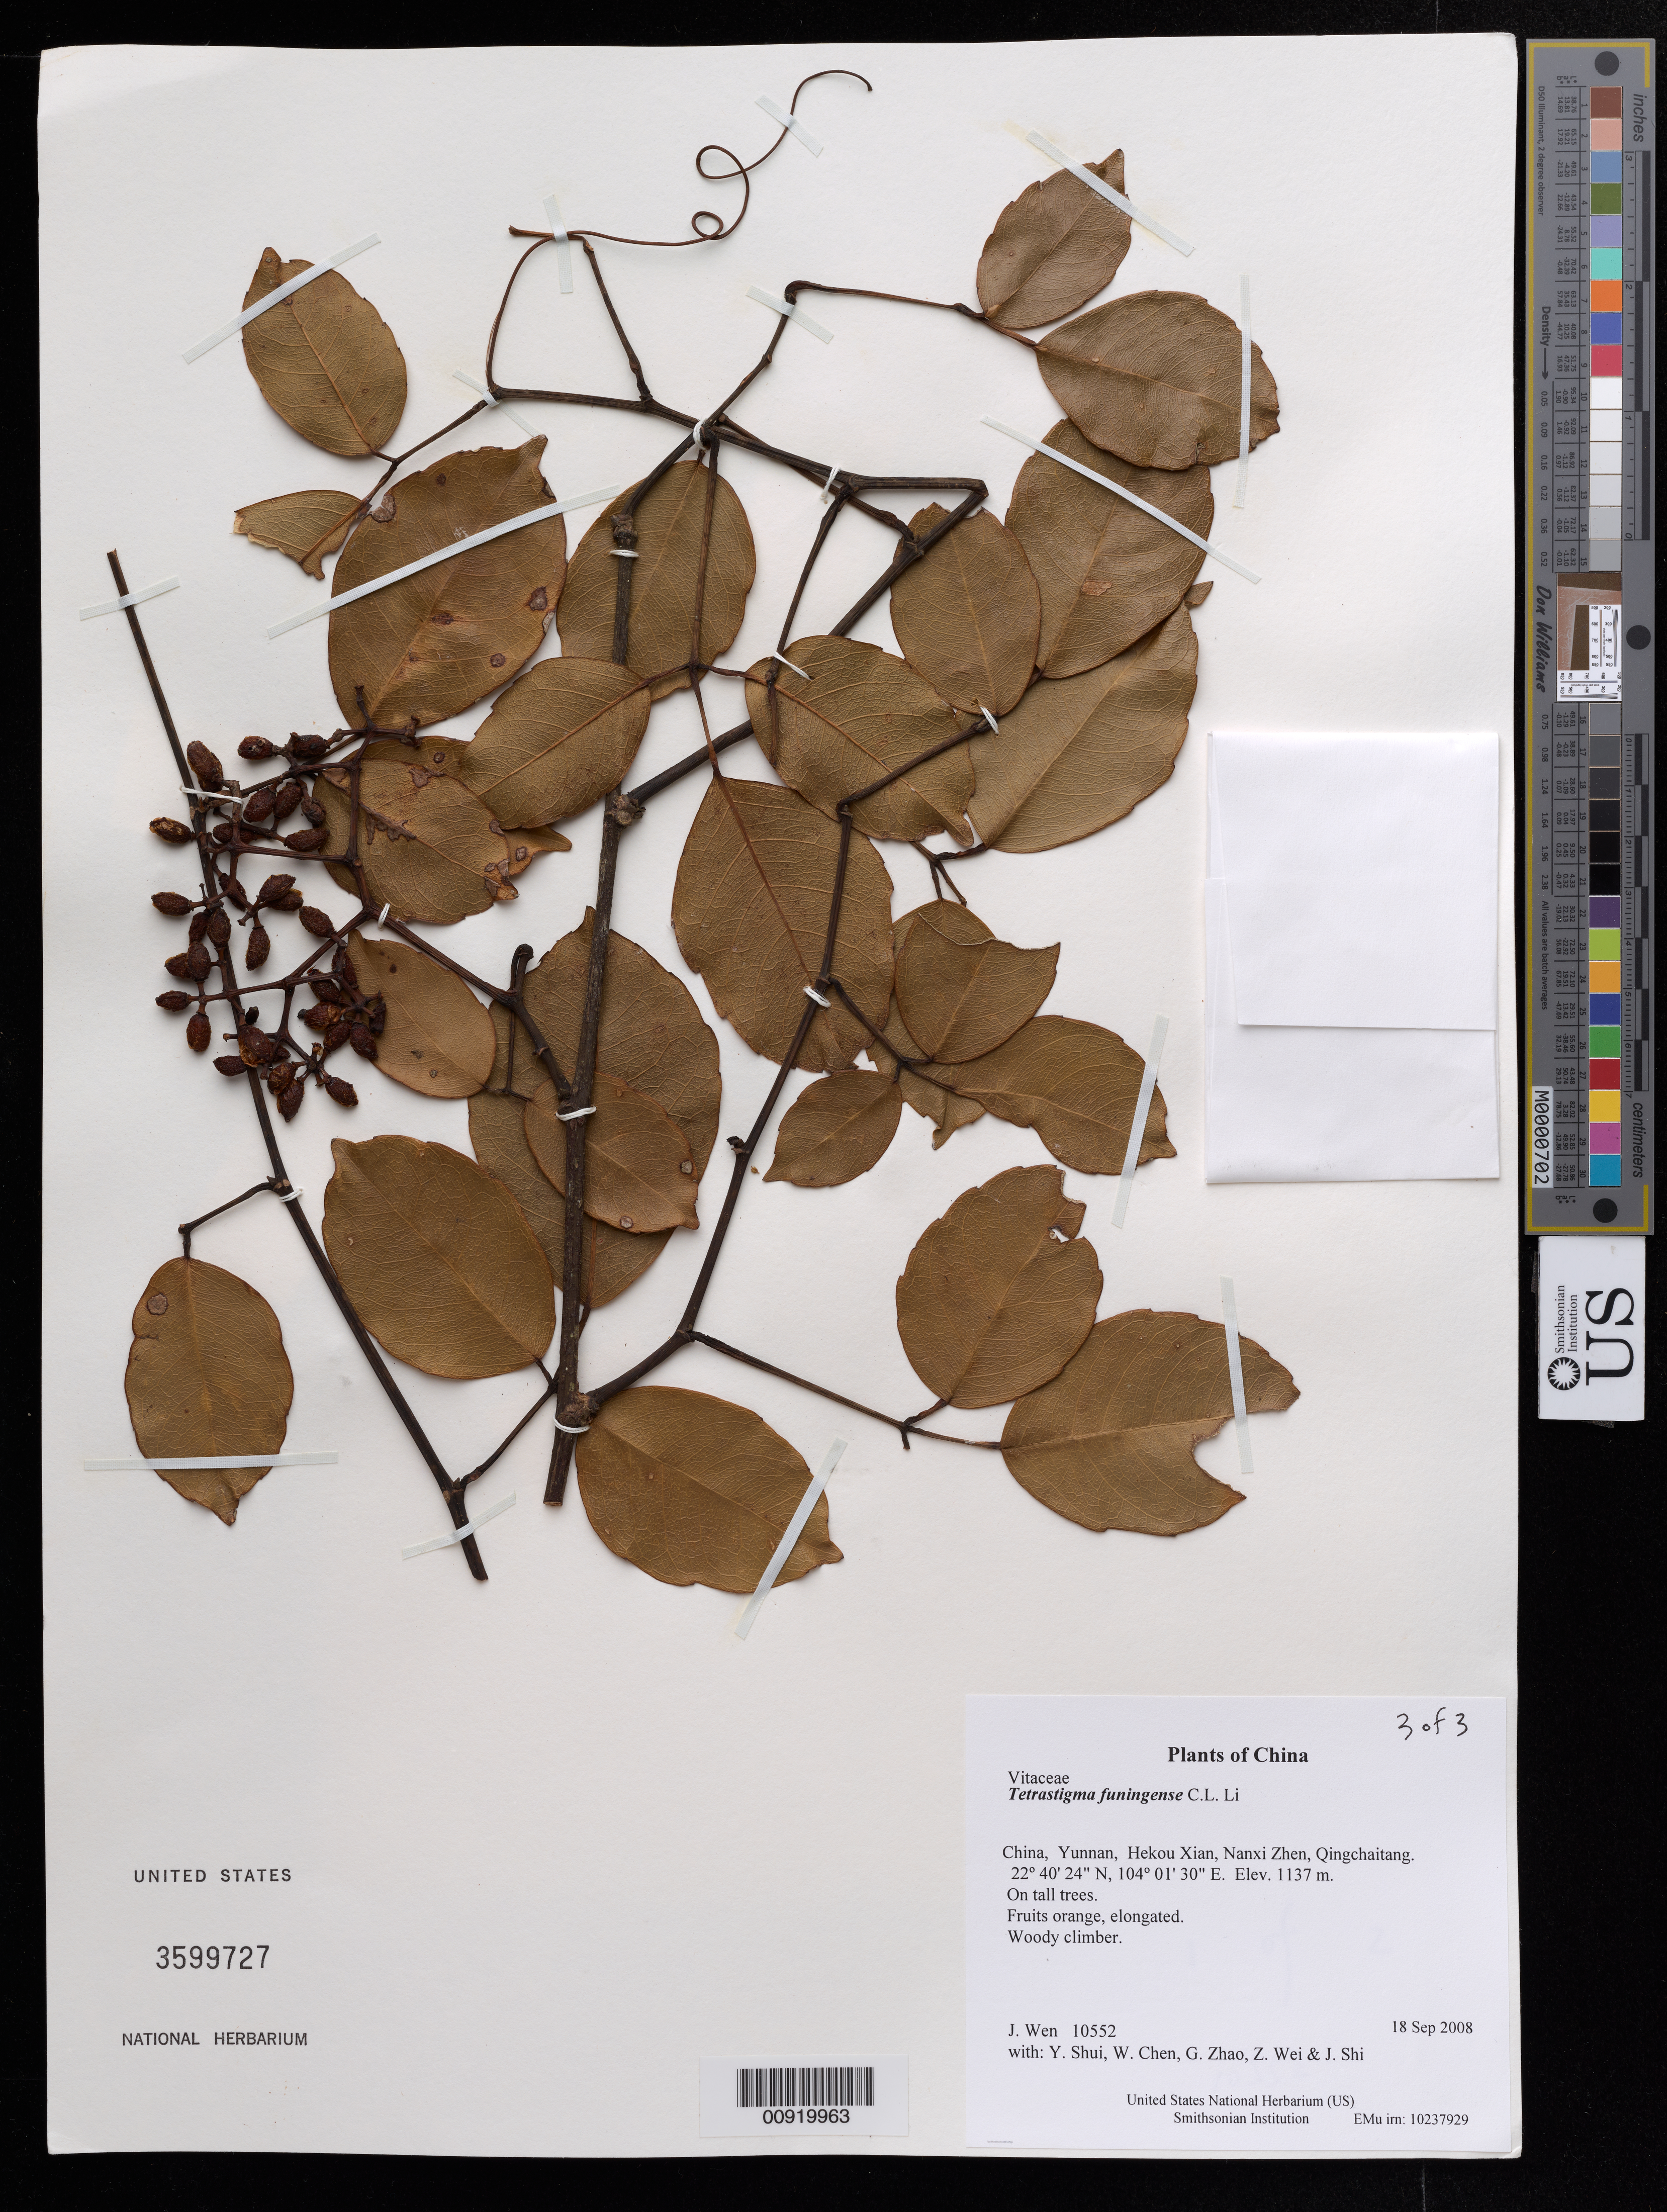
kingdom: Plantae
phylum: Tracheophyta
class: Magnoliopsida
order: Vitales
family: Vitaceae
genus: Tetrastigma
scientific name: Tetrastigma funingense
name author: C.L. Li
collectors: J. Wen, Y. Shui, W. Chen, G. Zhao, Z. Wei & J. Shi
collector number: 10552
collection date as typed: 18 Sep 2008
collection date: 2008-09-18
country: China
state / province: Yunnan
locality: Hekou Xian, Nanxi Zhen, Qingchaitang.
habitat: On tall trees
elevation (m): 1137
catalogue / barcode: US 3599727